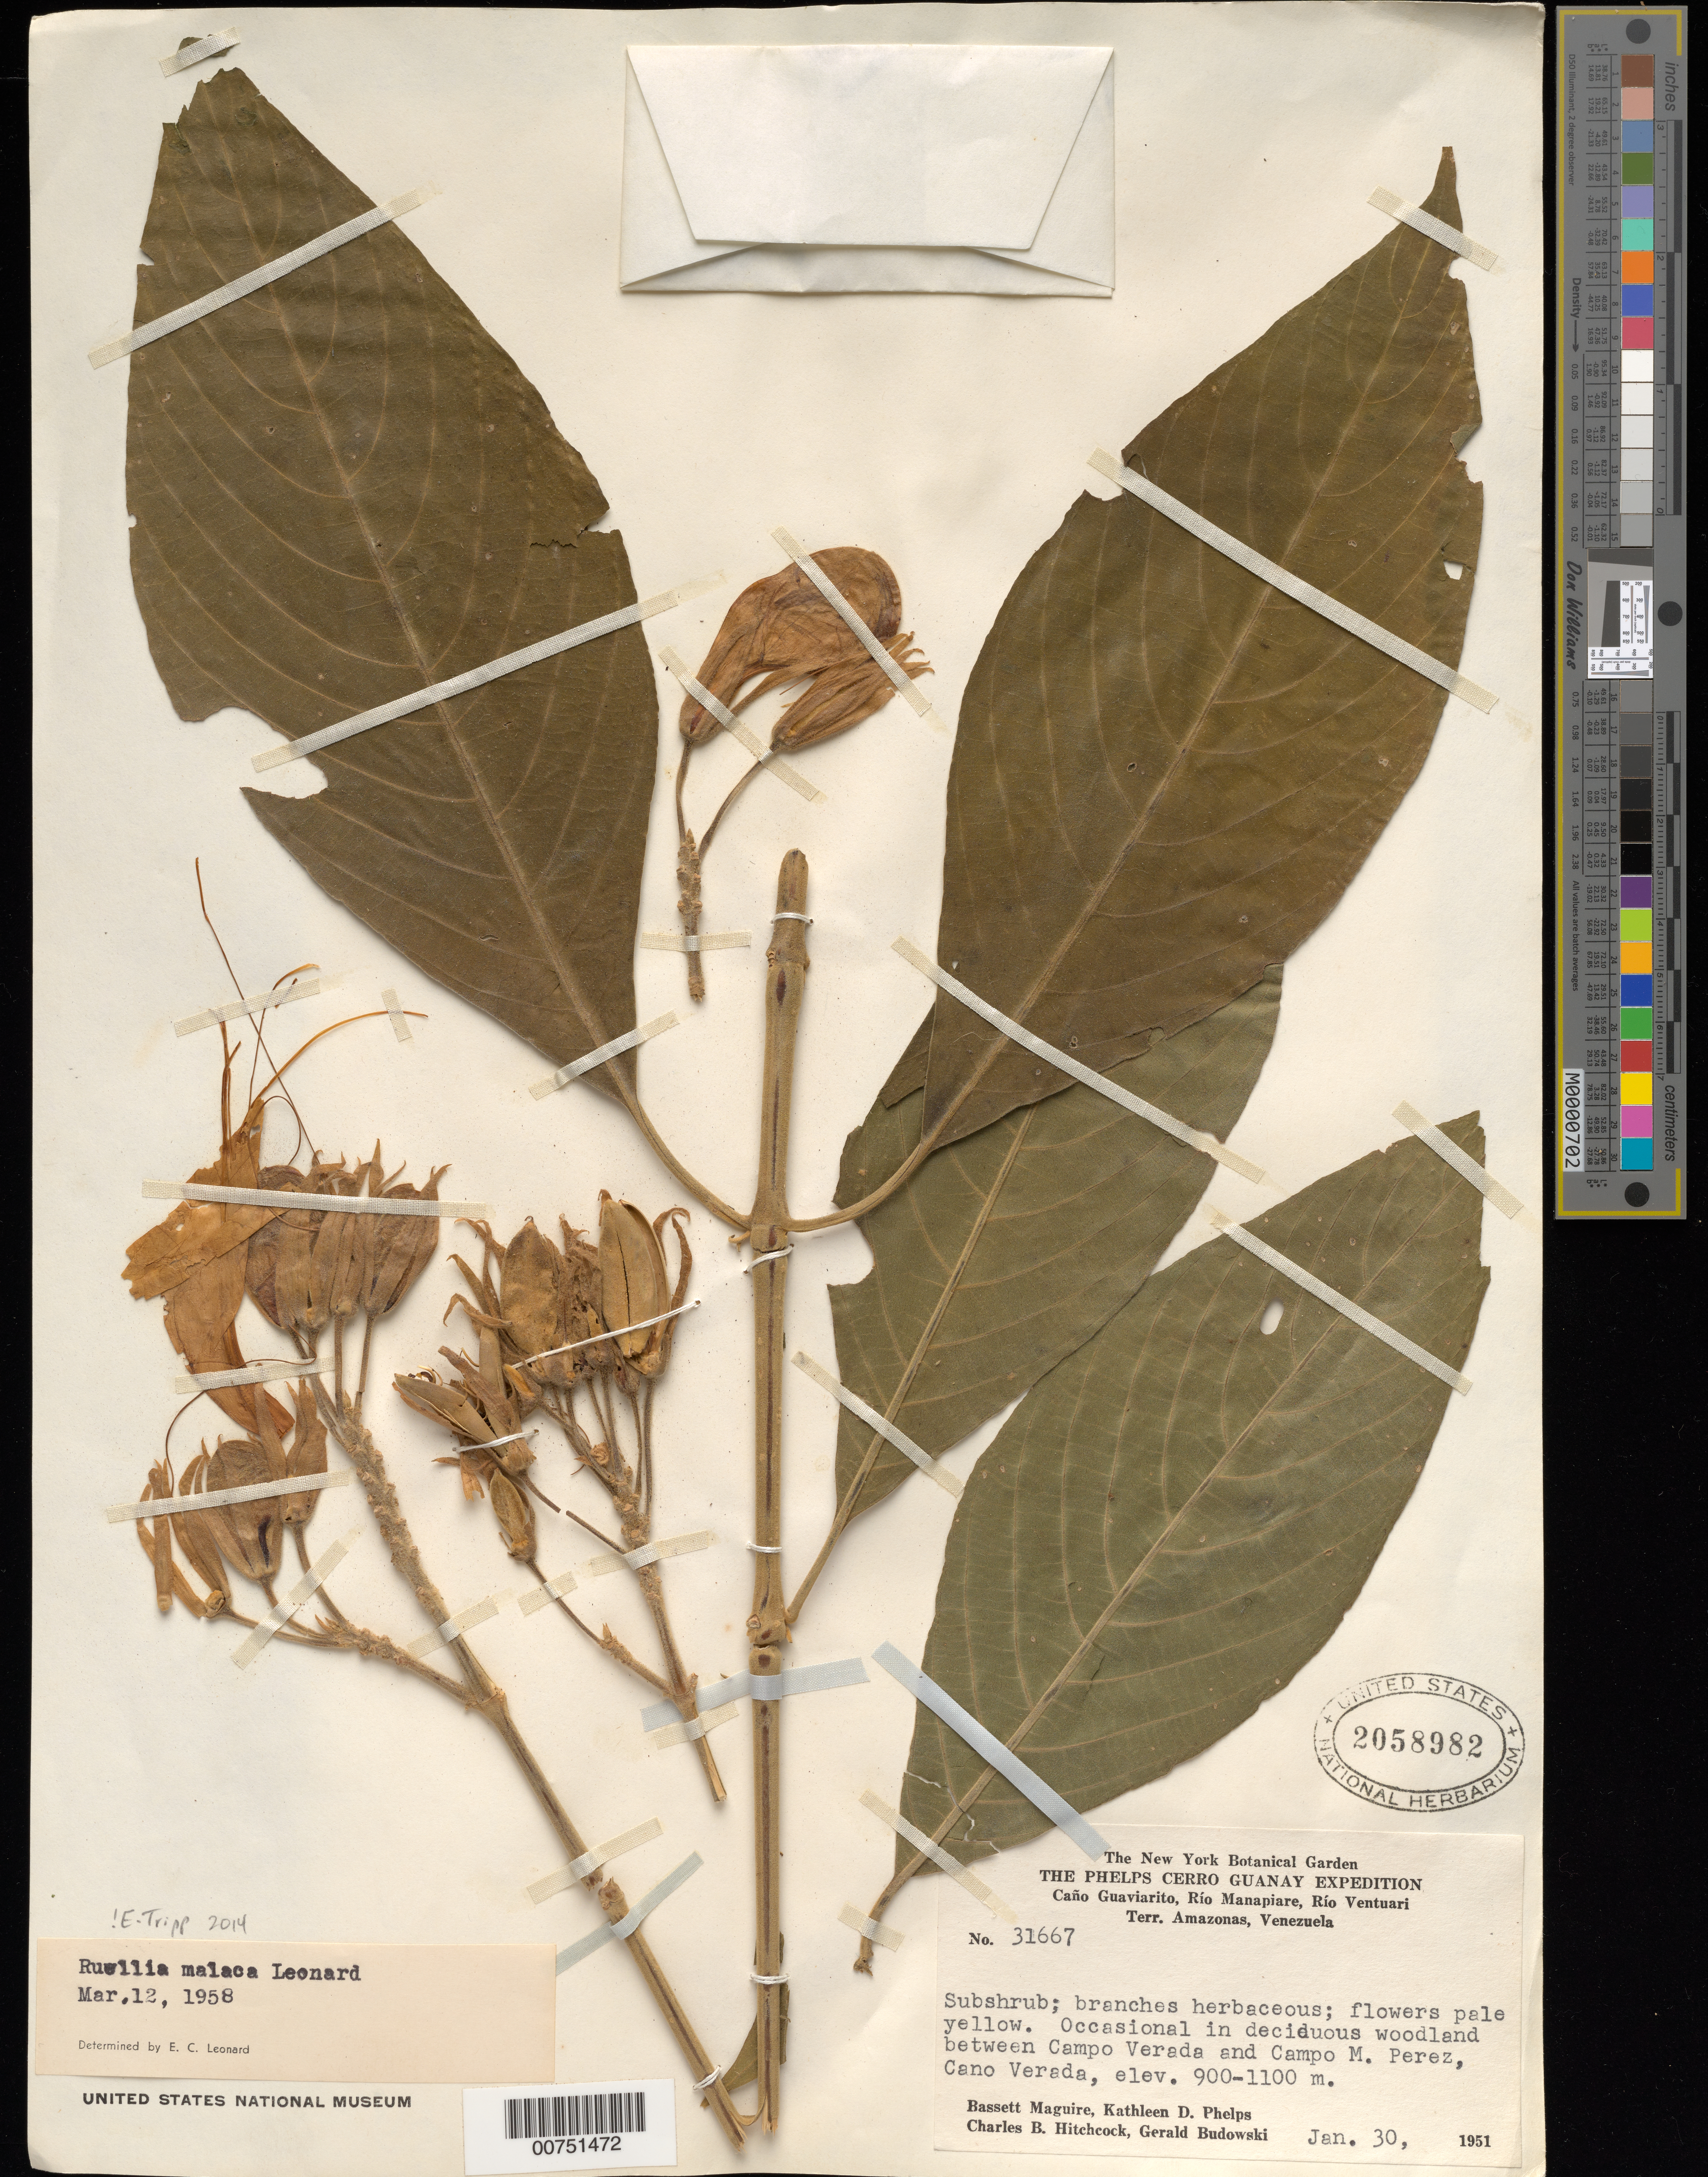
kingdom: Plantae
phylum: Tracheophyta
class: Magnoliopsida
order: Lamiales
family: Acanthaceae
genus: Ruellia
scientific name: Ruellia malaca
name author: Leonard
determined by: Leonard, Emery C., (US)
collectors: B. Maguire, K. D. Phelps, C. B. Hitchcock & G. Budowski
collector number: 31667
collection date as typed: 30-Jan-51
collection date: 1951-01-30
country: Venezuela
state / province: Amazonas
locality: Caño Verada, Campo Verada to Campo M. Perez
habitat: Deciduous woodland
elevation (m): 900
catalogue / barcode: US 2058982